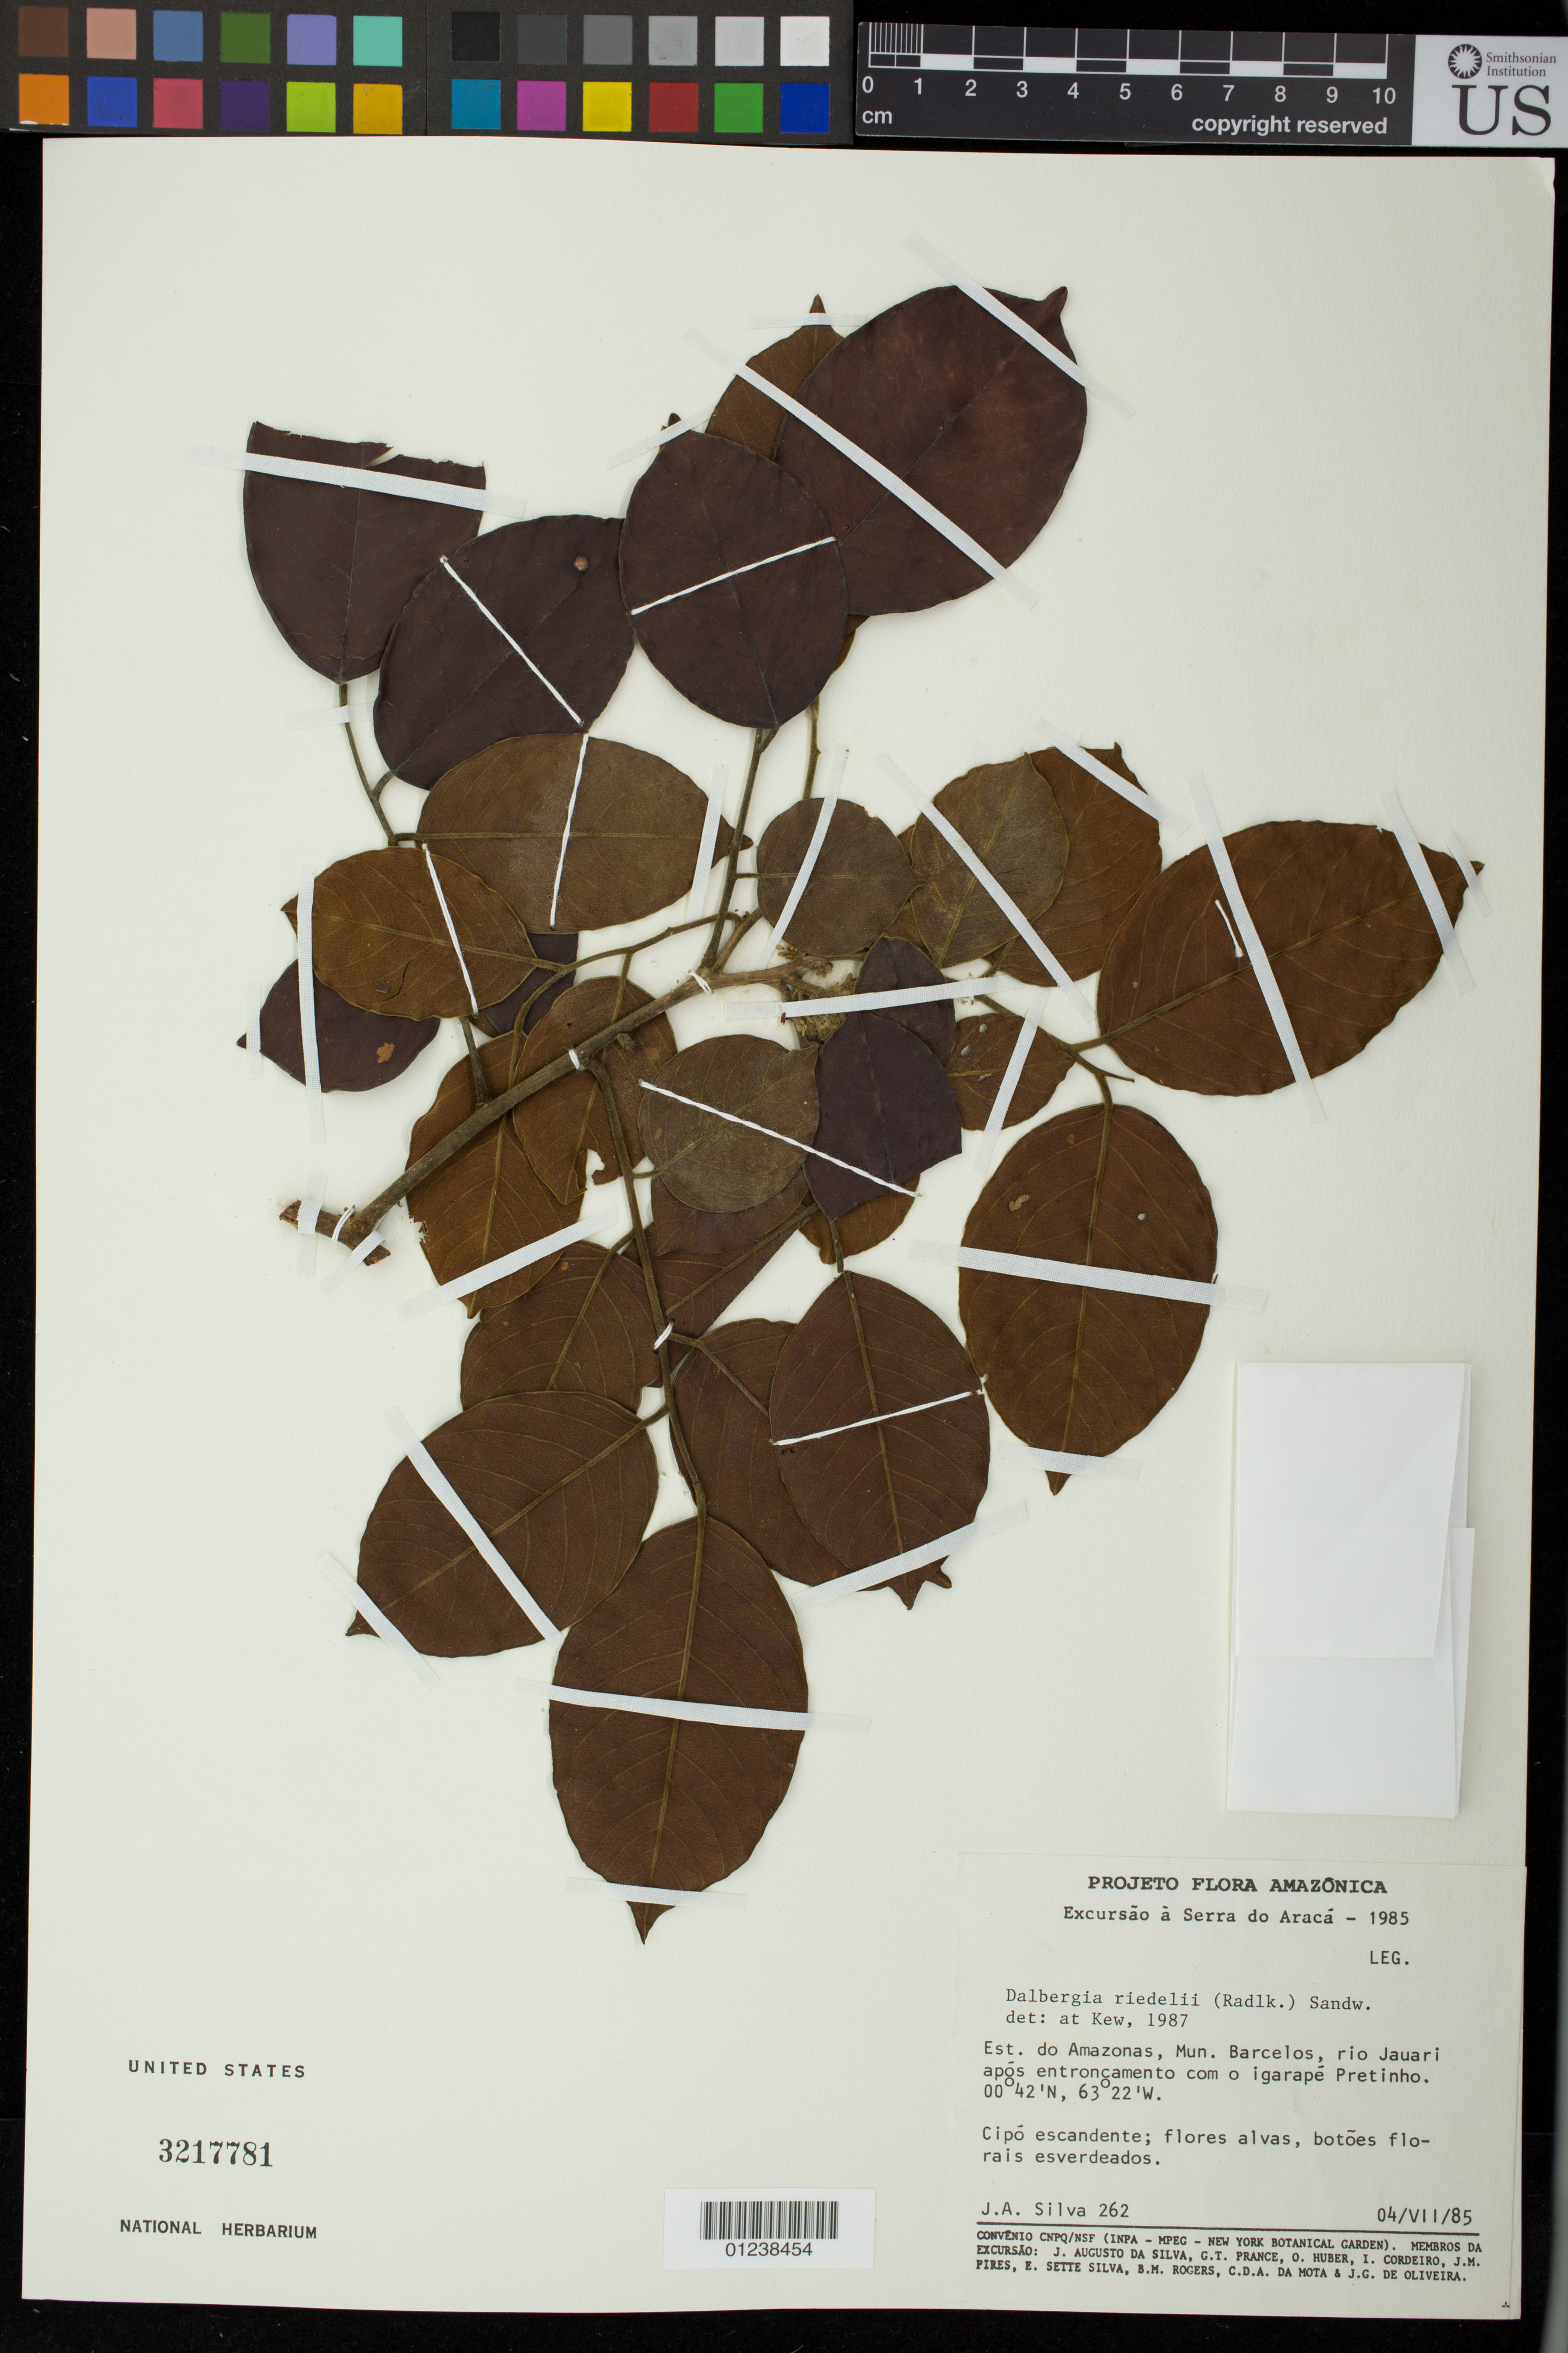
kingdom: Plantae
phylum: Tracheophyta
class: Magnoliopsida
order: Fabales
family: Fabaceae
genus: Dalbergia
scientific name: Dalbergia riedelii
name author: (Benth.) Sandwith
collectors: J. A. Silva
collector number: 262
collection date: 1985-07-04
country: Brazil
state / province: Amazonas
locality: Est. do Amazonas, Mun. Barcelos, rio Jauari apos entroncamento com o igarape Pretinho.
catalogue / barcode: US 3217781